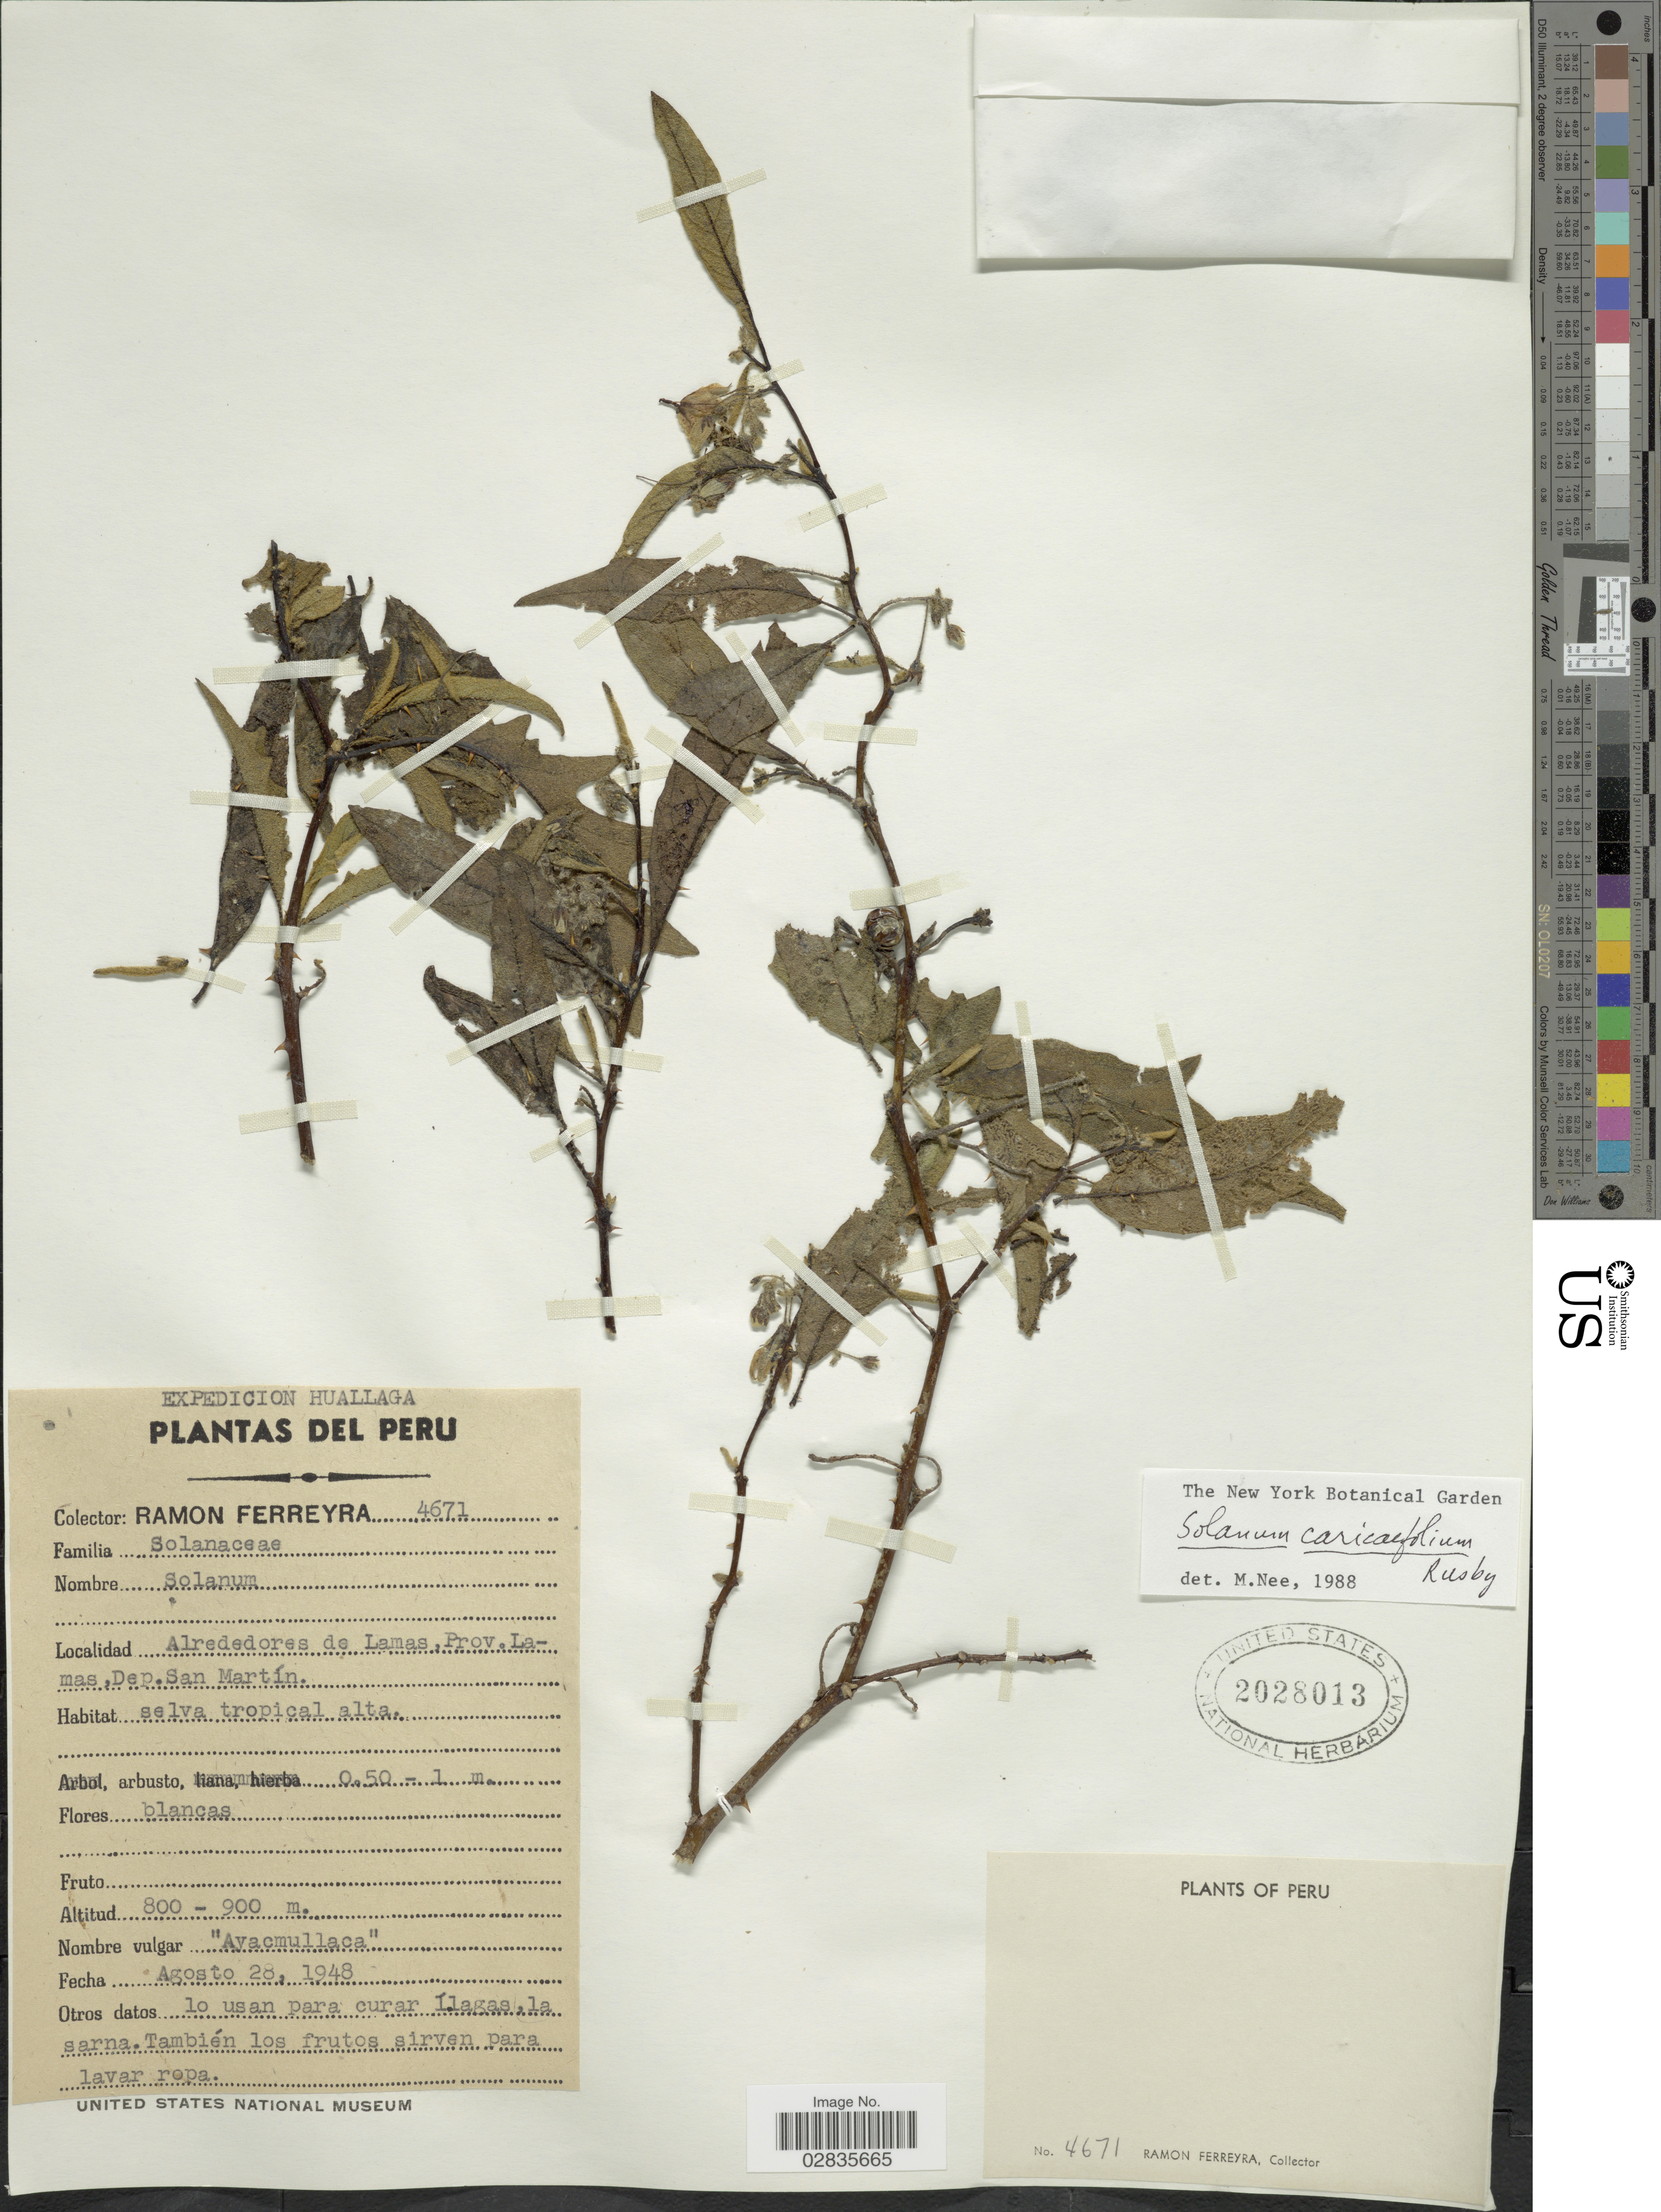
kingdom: Plantae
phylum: Tracheophyta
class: Magnoliopsida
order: Solanales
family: Solanaceae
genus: Solanum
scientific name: Solanum caricaefolium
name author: Rusby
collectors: R. A. Ferreyra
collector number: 4671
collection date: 1948-08-28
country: Peru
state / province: San Martín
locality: Alrededores de Lamas, Prov. Lamas, Dep. San Martín.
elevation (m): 800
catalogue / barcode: US 2028013